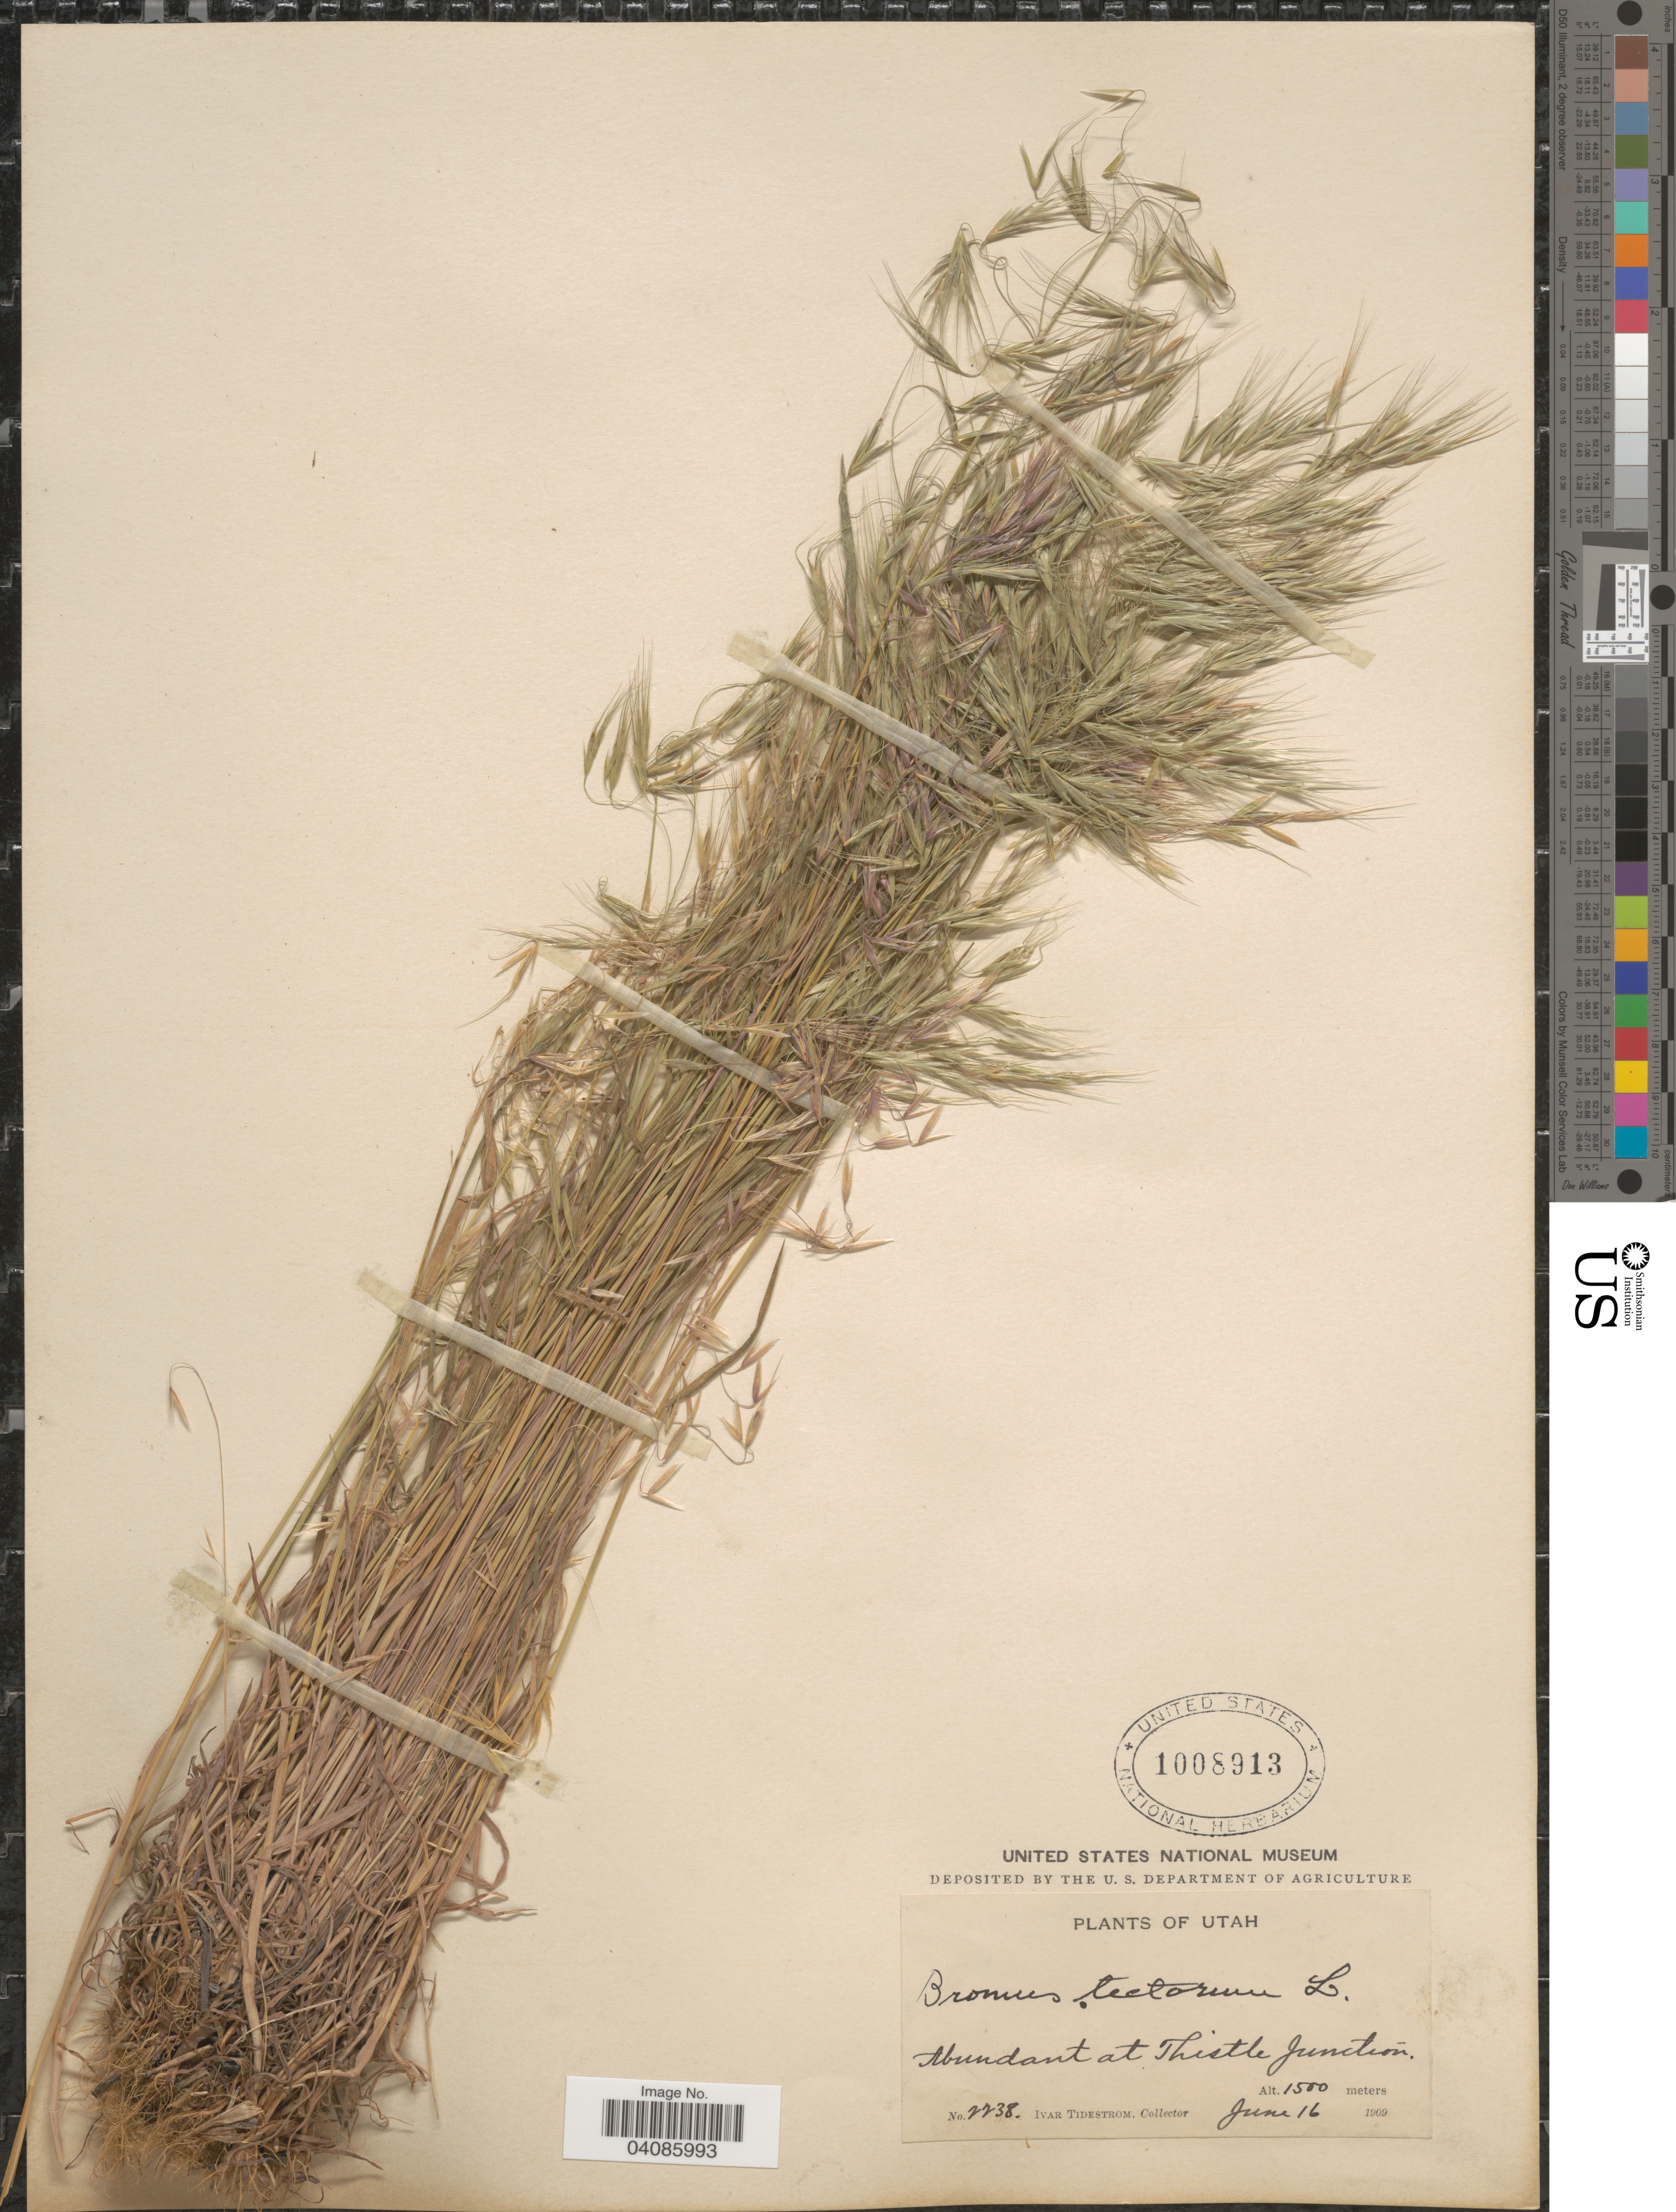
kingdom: Plantae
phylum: Tracheophyta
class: Liliopsida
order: Poales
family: Poaceae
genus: Bromus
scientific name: Bromus tectorum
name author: L.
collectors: I. F. Tidestrom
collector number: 2238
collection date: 1909-06-16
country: United States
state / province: Utah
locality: Abundant at Thistle Junction.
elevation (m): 1500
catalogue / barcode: US 1008913